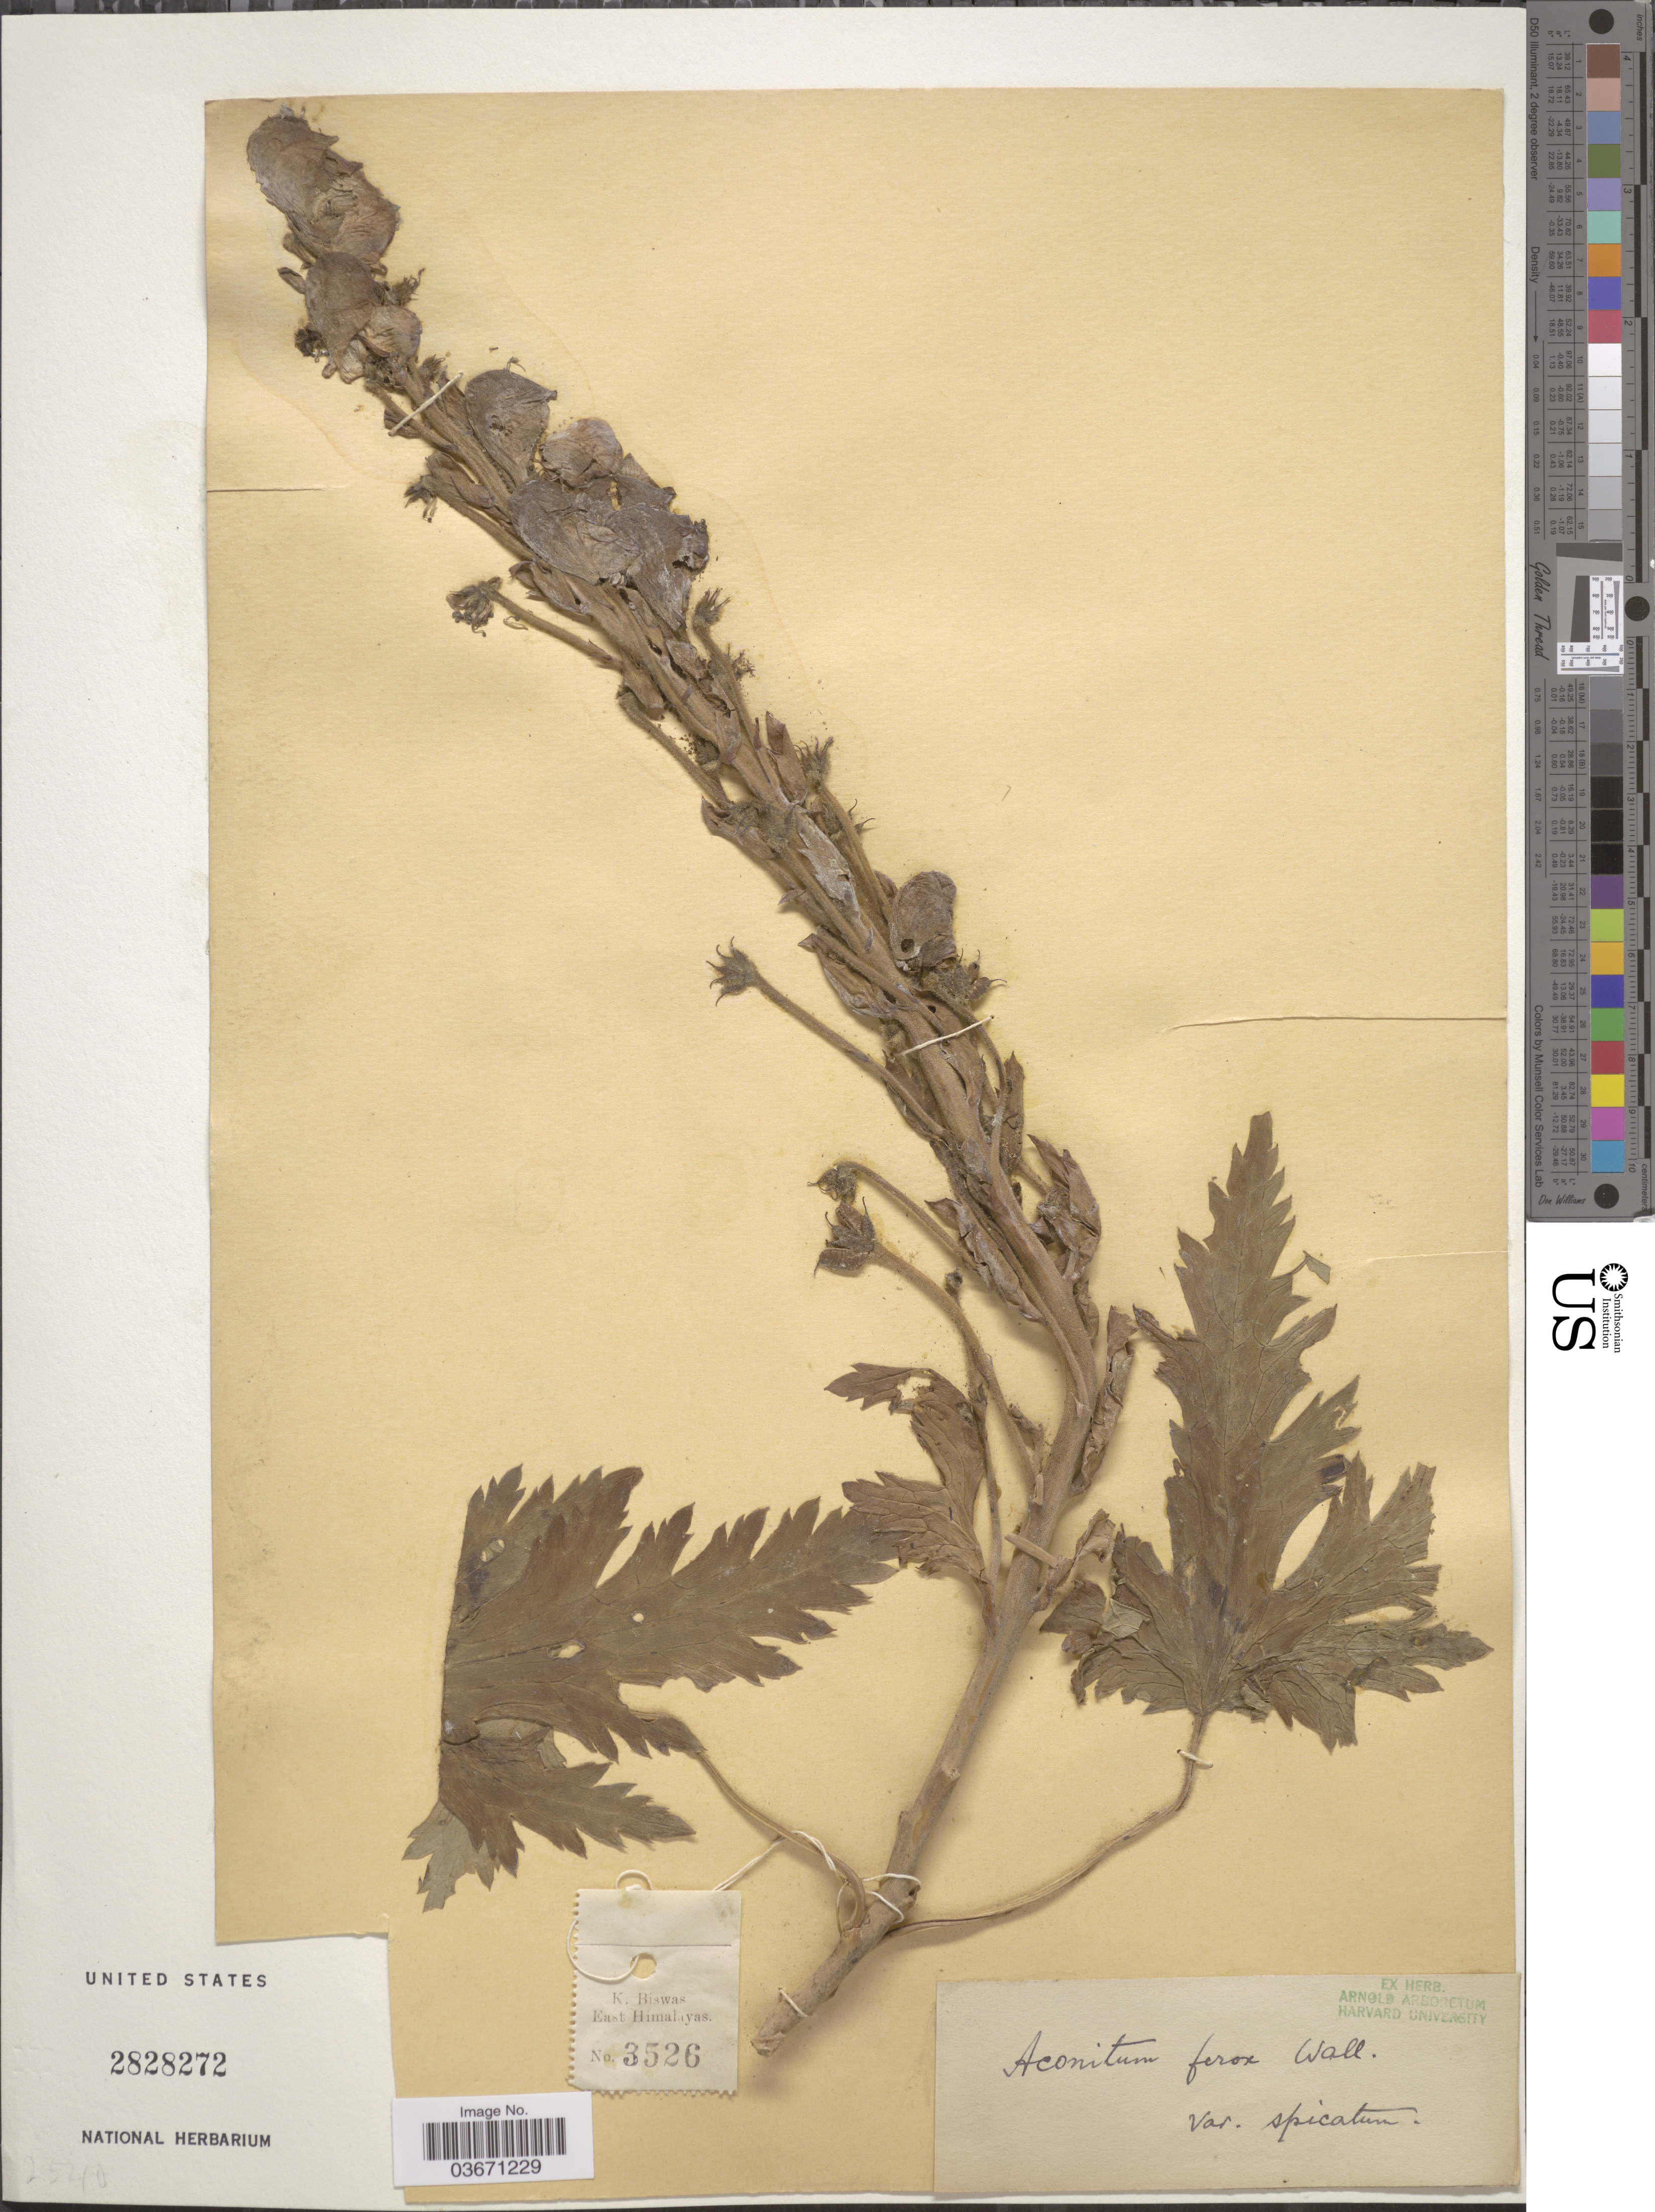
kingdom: Plantae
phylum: Tracheophyta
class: Magnoliopsida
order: Ranunculales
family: Ranunculaceae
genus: Aconitum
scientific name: Aconitum ferox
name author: Wall. ex Ser.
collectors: K. Biswas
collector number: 3526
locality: East Himalayas.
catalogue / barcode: US 2828272